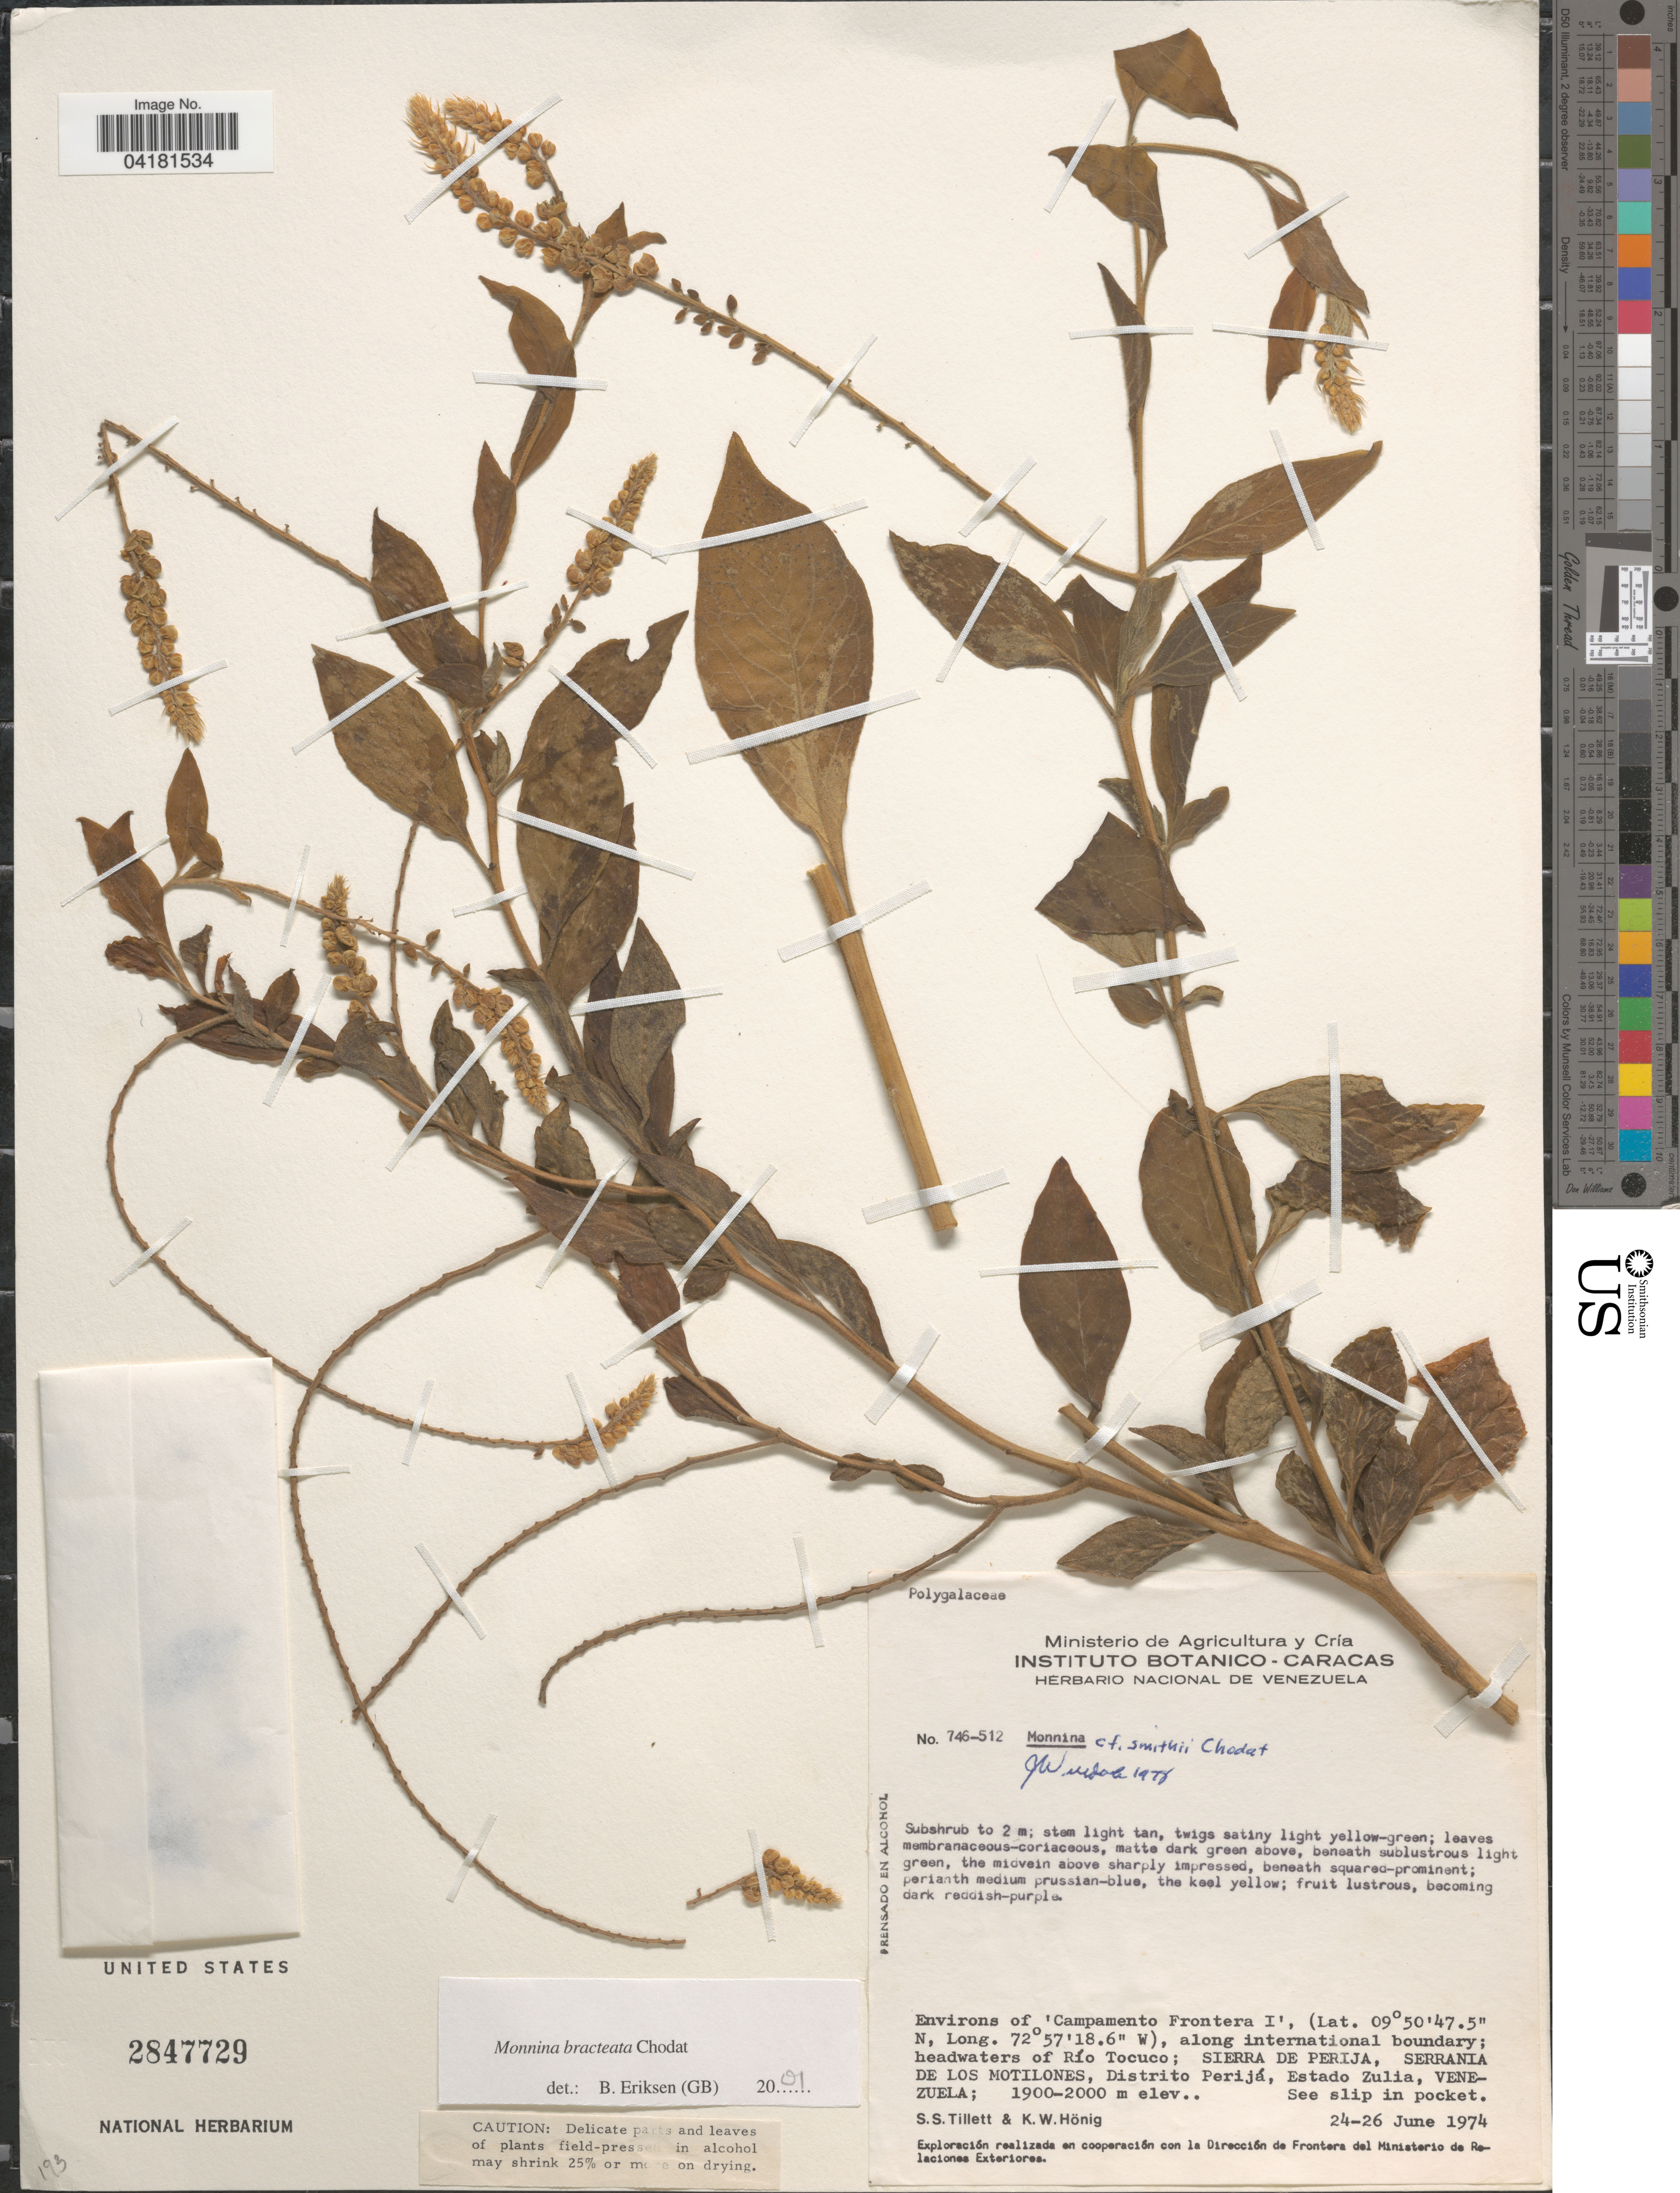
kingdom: Plantae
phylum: Tracheophyta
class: Magnoliopsida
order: Fabales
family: Polygalaceae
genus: Monnina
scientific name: Monnina bracteata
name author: Chodat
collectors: S. S. Tillett & K. Hönig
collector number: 746-512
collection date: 1974-06-24/1974-06-26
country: Venezuela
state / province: Zulia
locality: Environs of 'Campamento Frontera I', along international boundary; headwaters of Río Tocuco; Sierra de Perija, Serrania de Los Motilones, Distrito Perijá.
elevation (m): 1900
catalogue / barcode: US 2847729